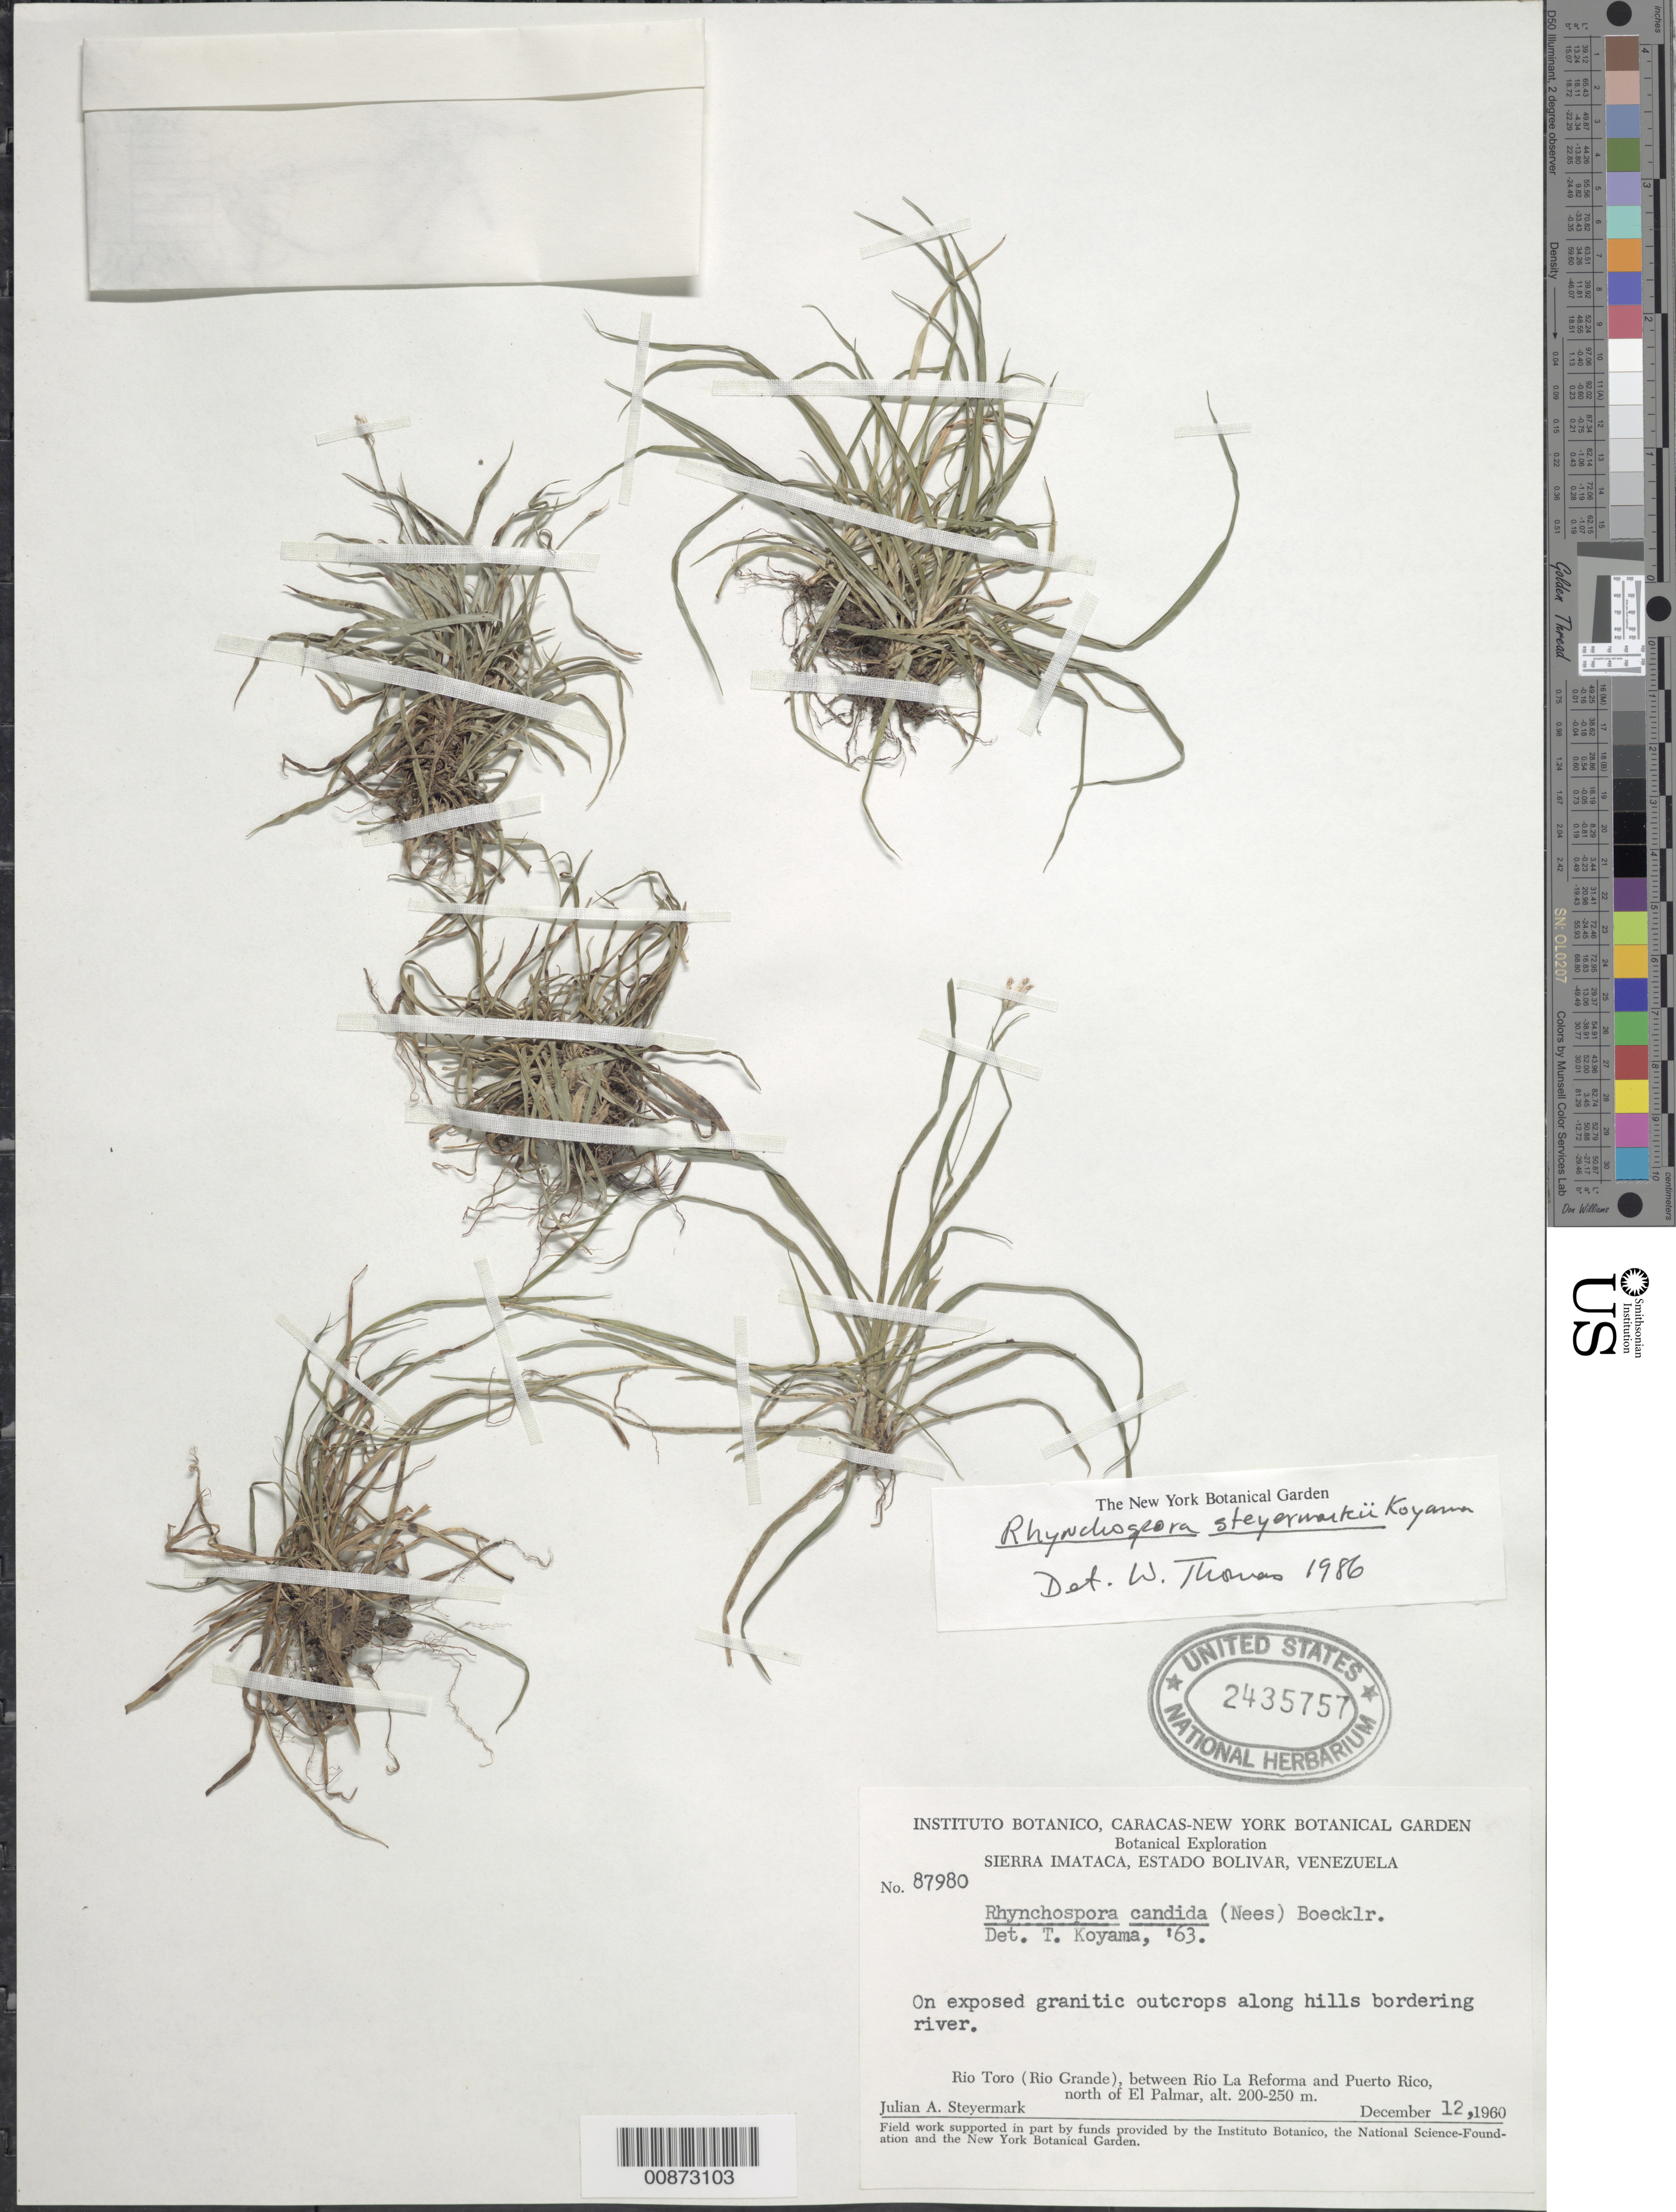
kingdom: Plantae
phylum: Tracheophyta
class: Liliopsida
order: Poales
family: Cyperaceae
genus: Rhynchospora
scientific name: Rhynchospora steyermarkii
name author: T. Koyama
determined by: Thomas, W. W., (NY), New York Botanical Garden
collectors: J. Steyermark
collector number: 87980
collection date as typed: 12-Dec-60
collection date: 1960-12-12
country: Venezuela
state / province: Bolívar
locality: Sierra Imataca; Río Toro (Río Grande), between Río La Reforma and Puerto Rico, N of El Palmar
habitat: Exposed granitic outcrops along hills bordering river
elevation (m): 200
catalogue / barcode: US 2435757